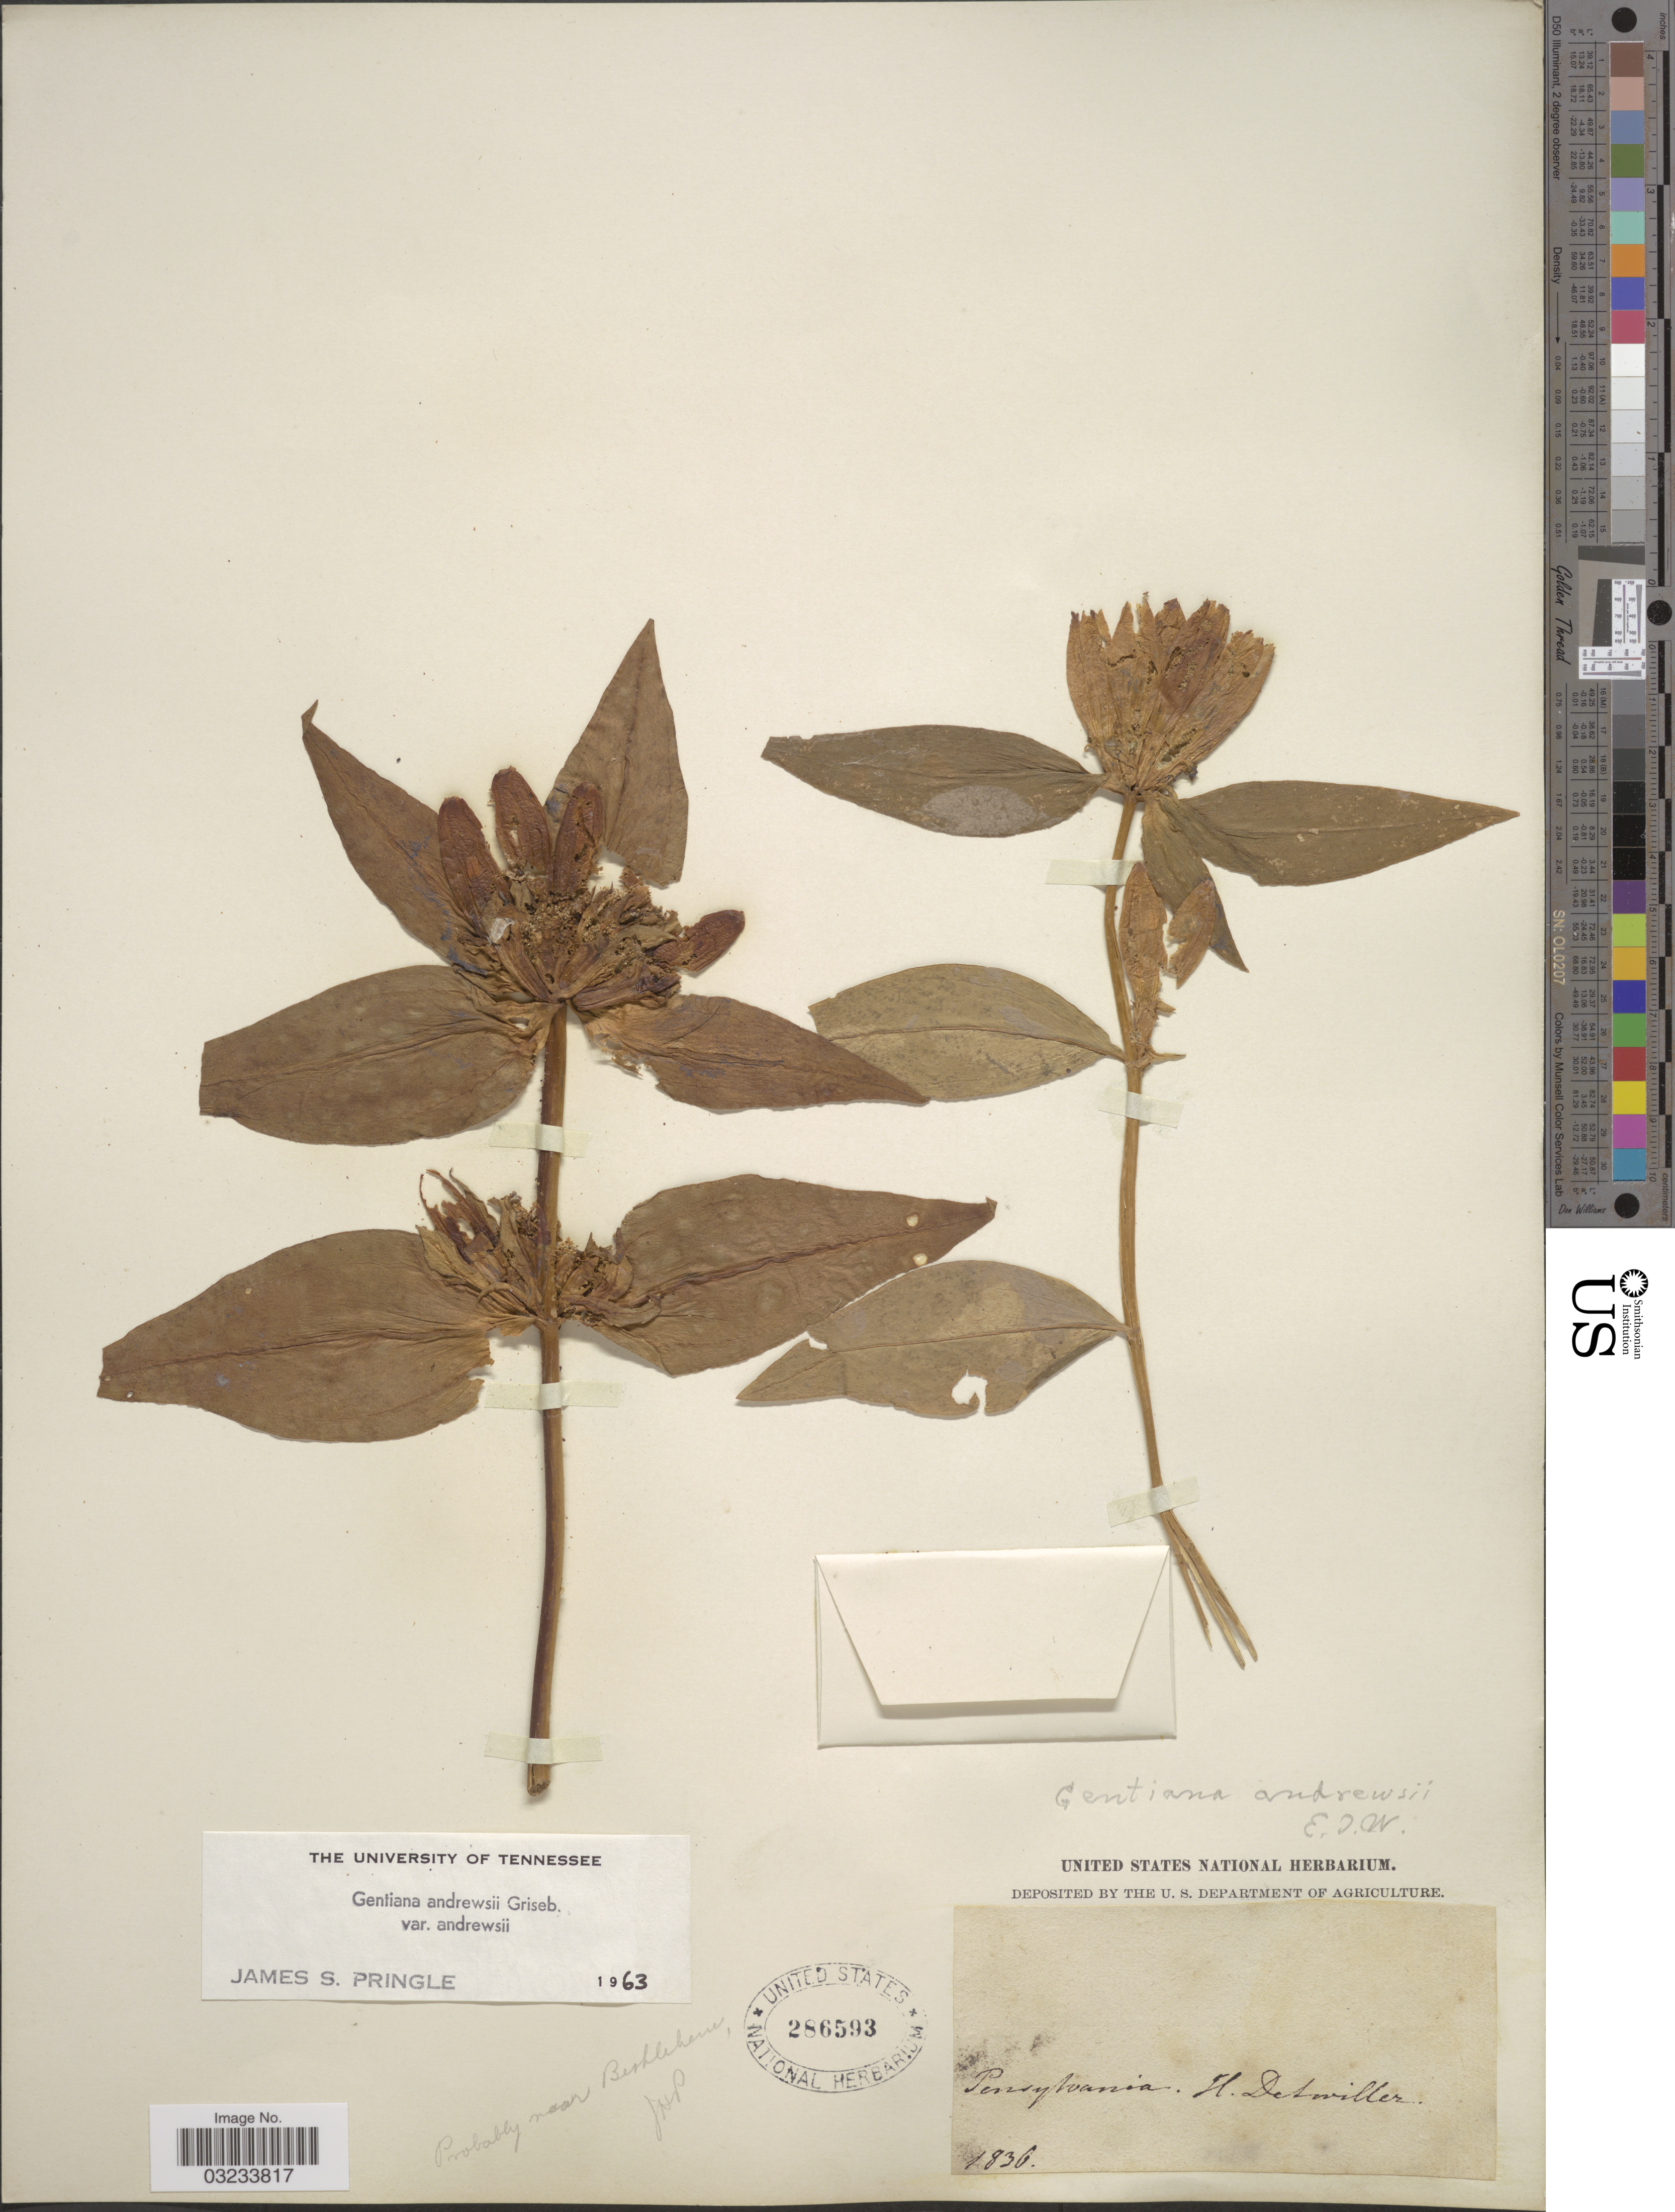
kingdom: Plantae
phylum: Tracheophyta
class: Magnoliopsida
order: Gentianales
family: Gentianaceae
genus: Gentiana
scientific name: Gentiana andrewsii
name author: Griseb.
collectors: ex herb. United States National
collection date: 1836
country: United States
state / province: Pennsylvania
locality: Fl. Detwiller.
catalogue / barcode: US 286593